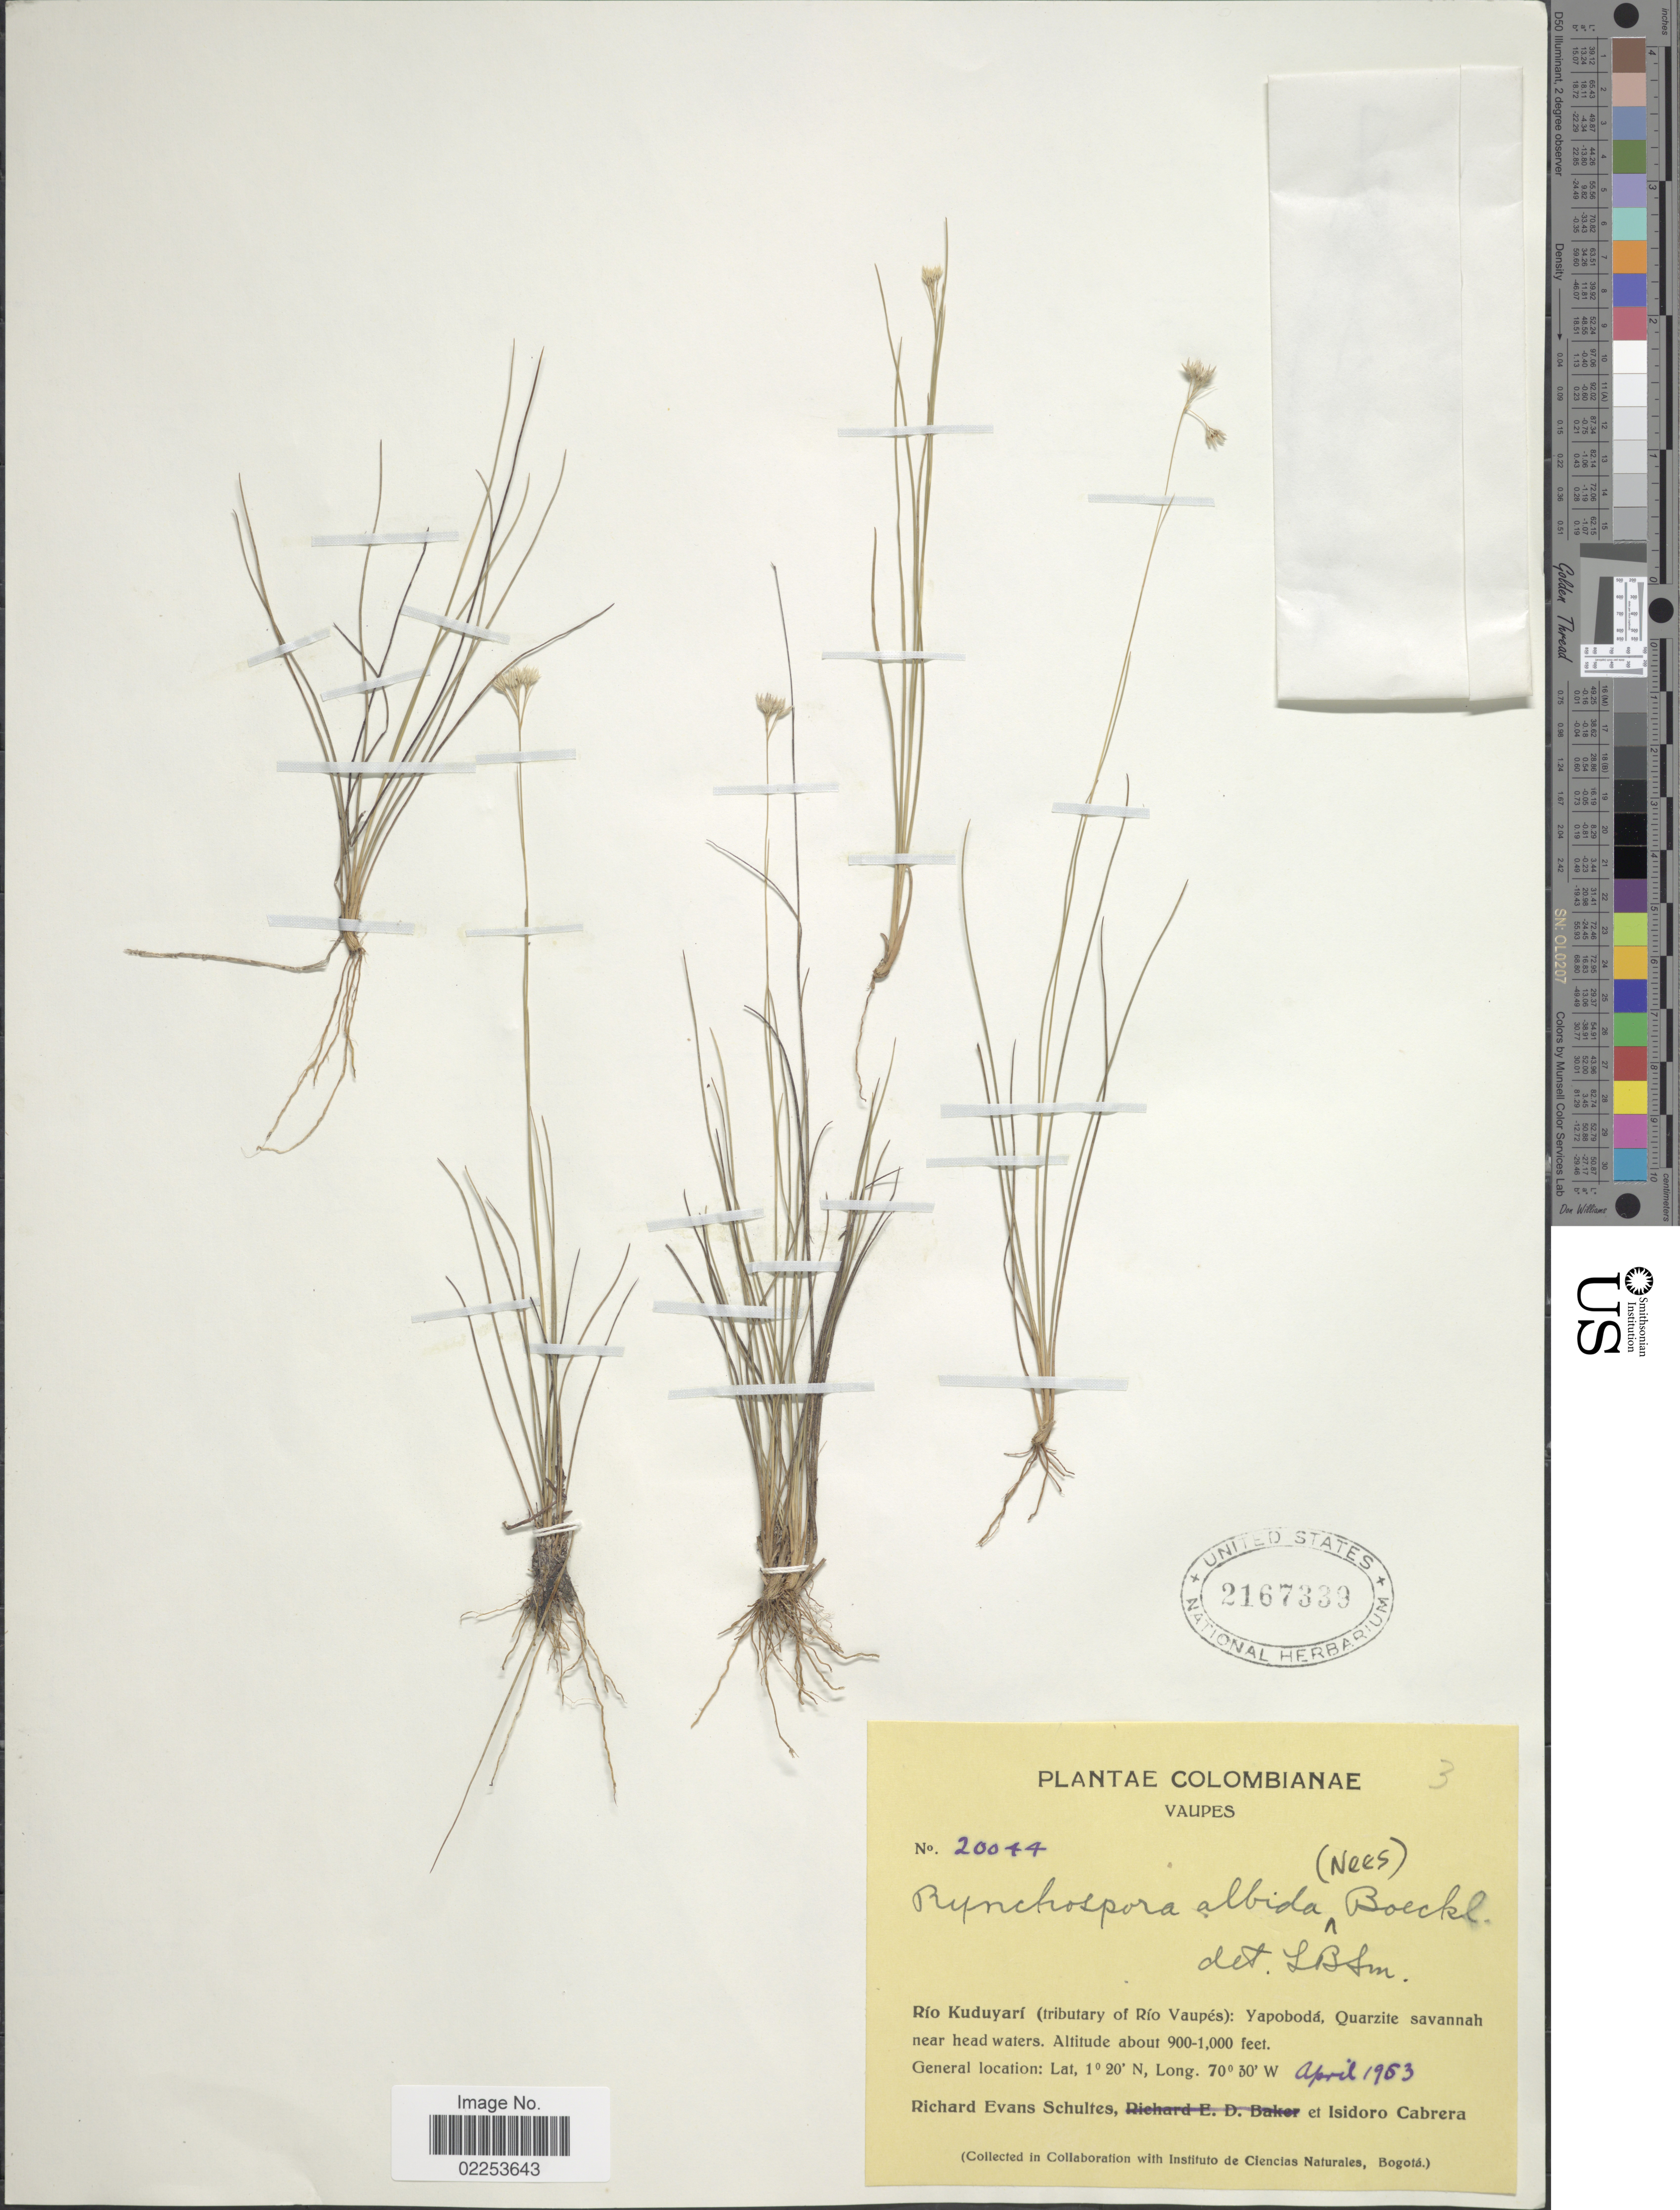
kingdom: Plantae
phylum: Tracheophyta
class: Liliopsida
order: Poales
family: Cyperaceae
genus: Rhynchospora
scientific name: Rhynchospora albida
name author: (Nees) Boeckeler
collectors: R. E. Schultes & I. Cabrera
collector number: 20044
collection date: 1953-04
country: Colombia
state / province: Vaupés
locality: Vaupes. Rio Kuduyari ( tributary of Rio Vaupes): Yapoboda, Quaritze savannah near head waters.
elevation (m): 274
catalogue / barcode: US 2167339